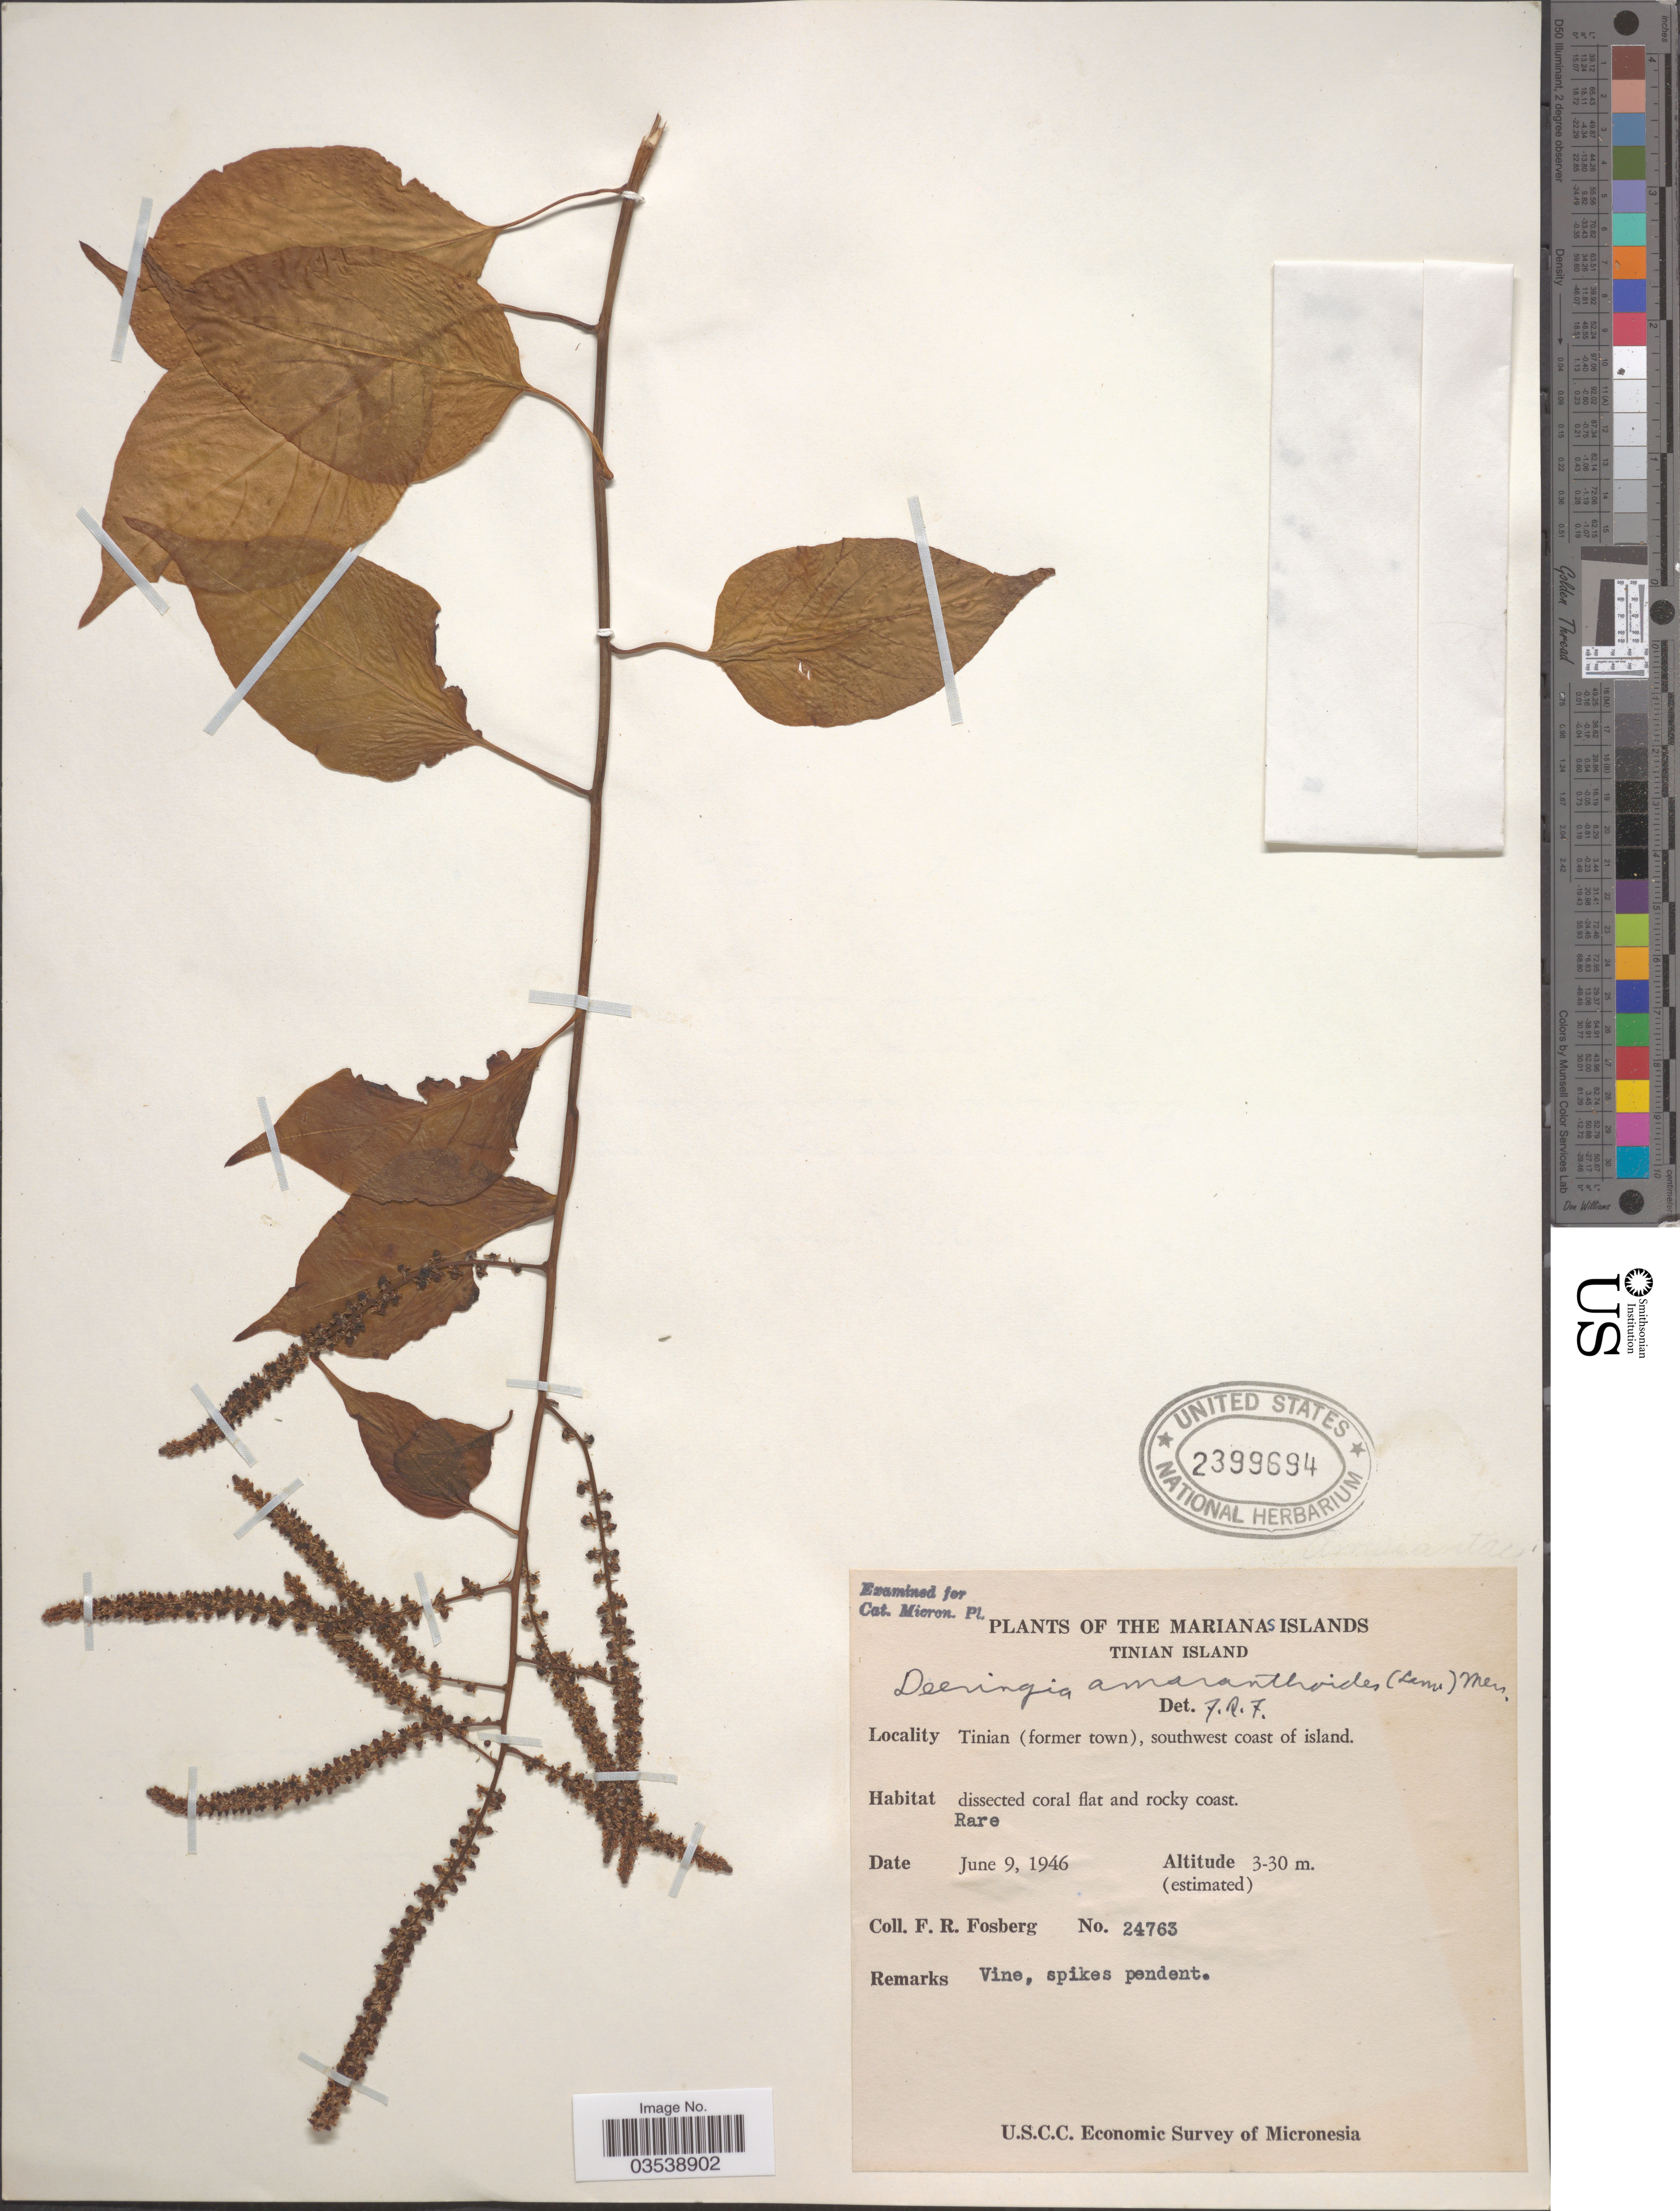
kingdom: Plantae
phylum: Tracheophyta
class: Magnoliopsida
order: Caryophyllales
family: Amaranthaceae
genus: Deeringia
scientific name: Deeringia amaranthoides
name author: (Lam.) Merr.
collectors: F. R. Fosberg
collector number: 24763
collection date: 1946-06-09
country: Northern Mariana Islands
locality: The Marianas Islands. Tinian Island. Tinian (former town), southwest coast of island.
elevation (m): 3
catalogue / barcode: US 2399694